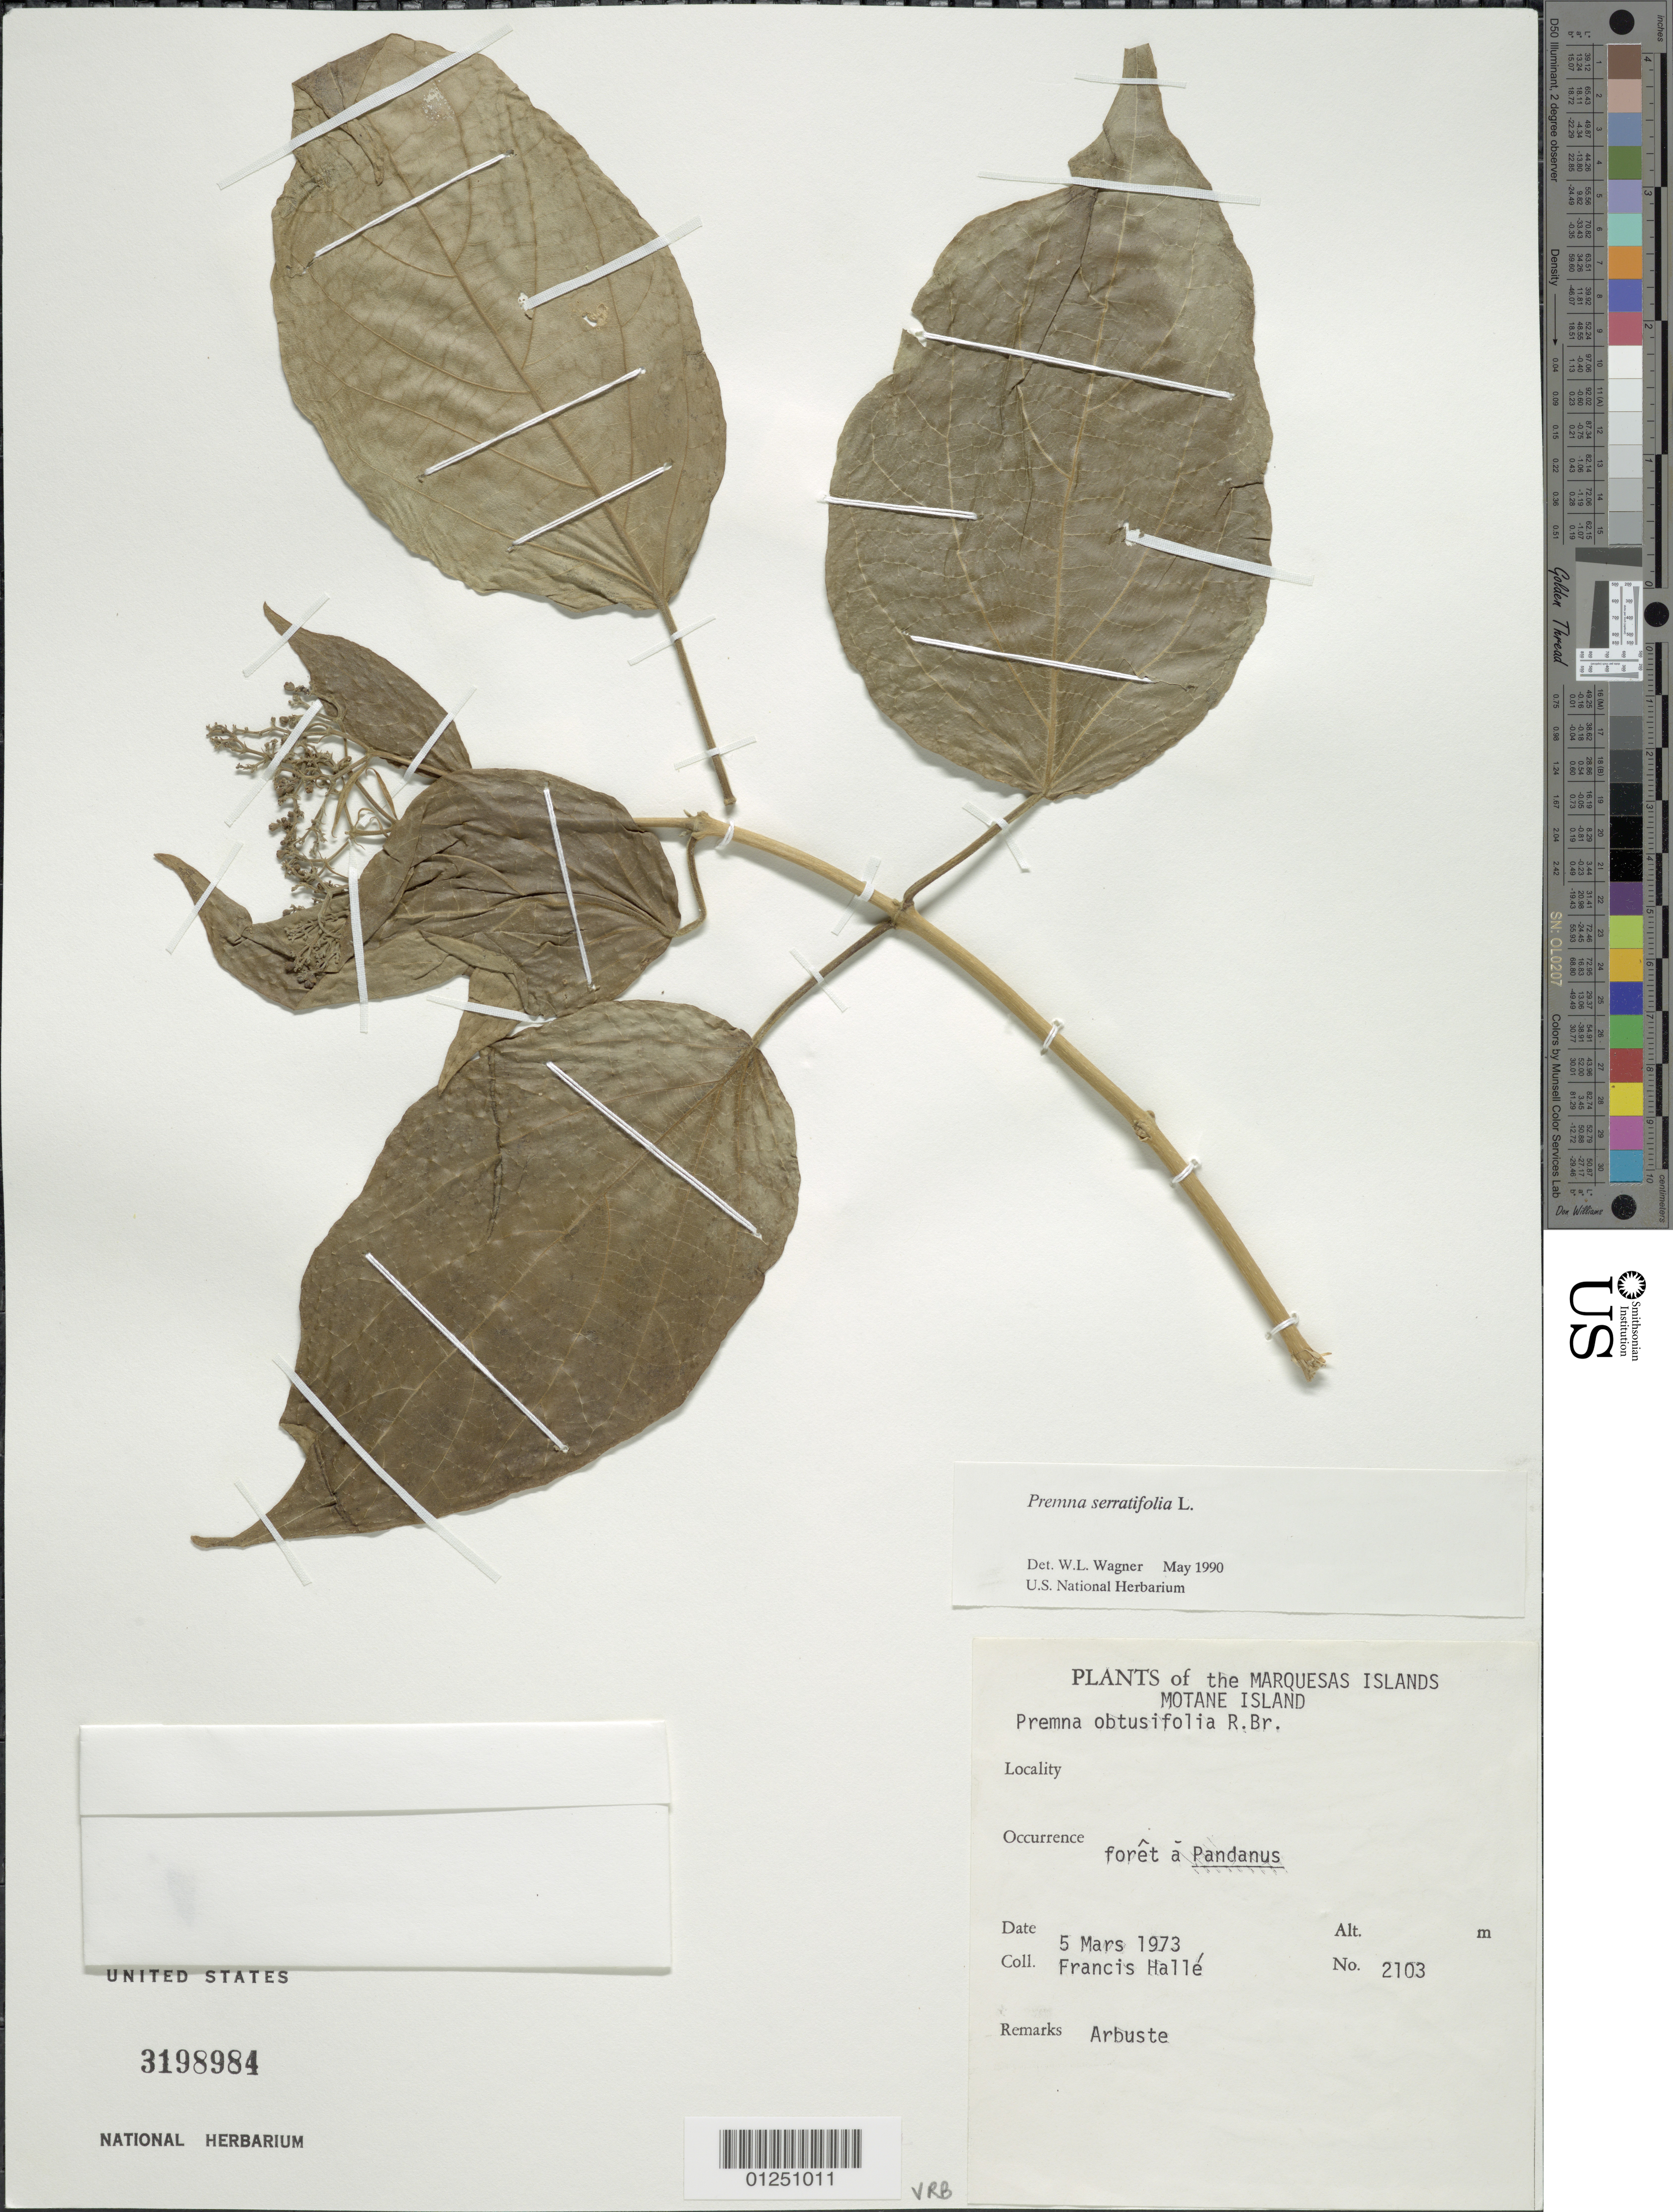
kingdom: Plantae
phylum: Tracheophyta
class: Magnoliopsida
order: Lamiales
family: Lamiaceae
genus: Premna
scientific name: Premna serratifolia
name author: L.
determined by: Wagner, W. L., (BOT), Smithsonian Institution - National Museum of Natural History (UNITED STATES)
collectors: F. Hallé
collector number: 2103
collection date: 1973-03-05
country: French Polynesia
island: Mohotani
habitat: Pandanus forest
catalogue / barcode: US 3198984